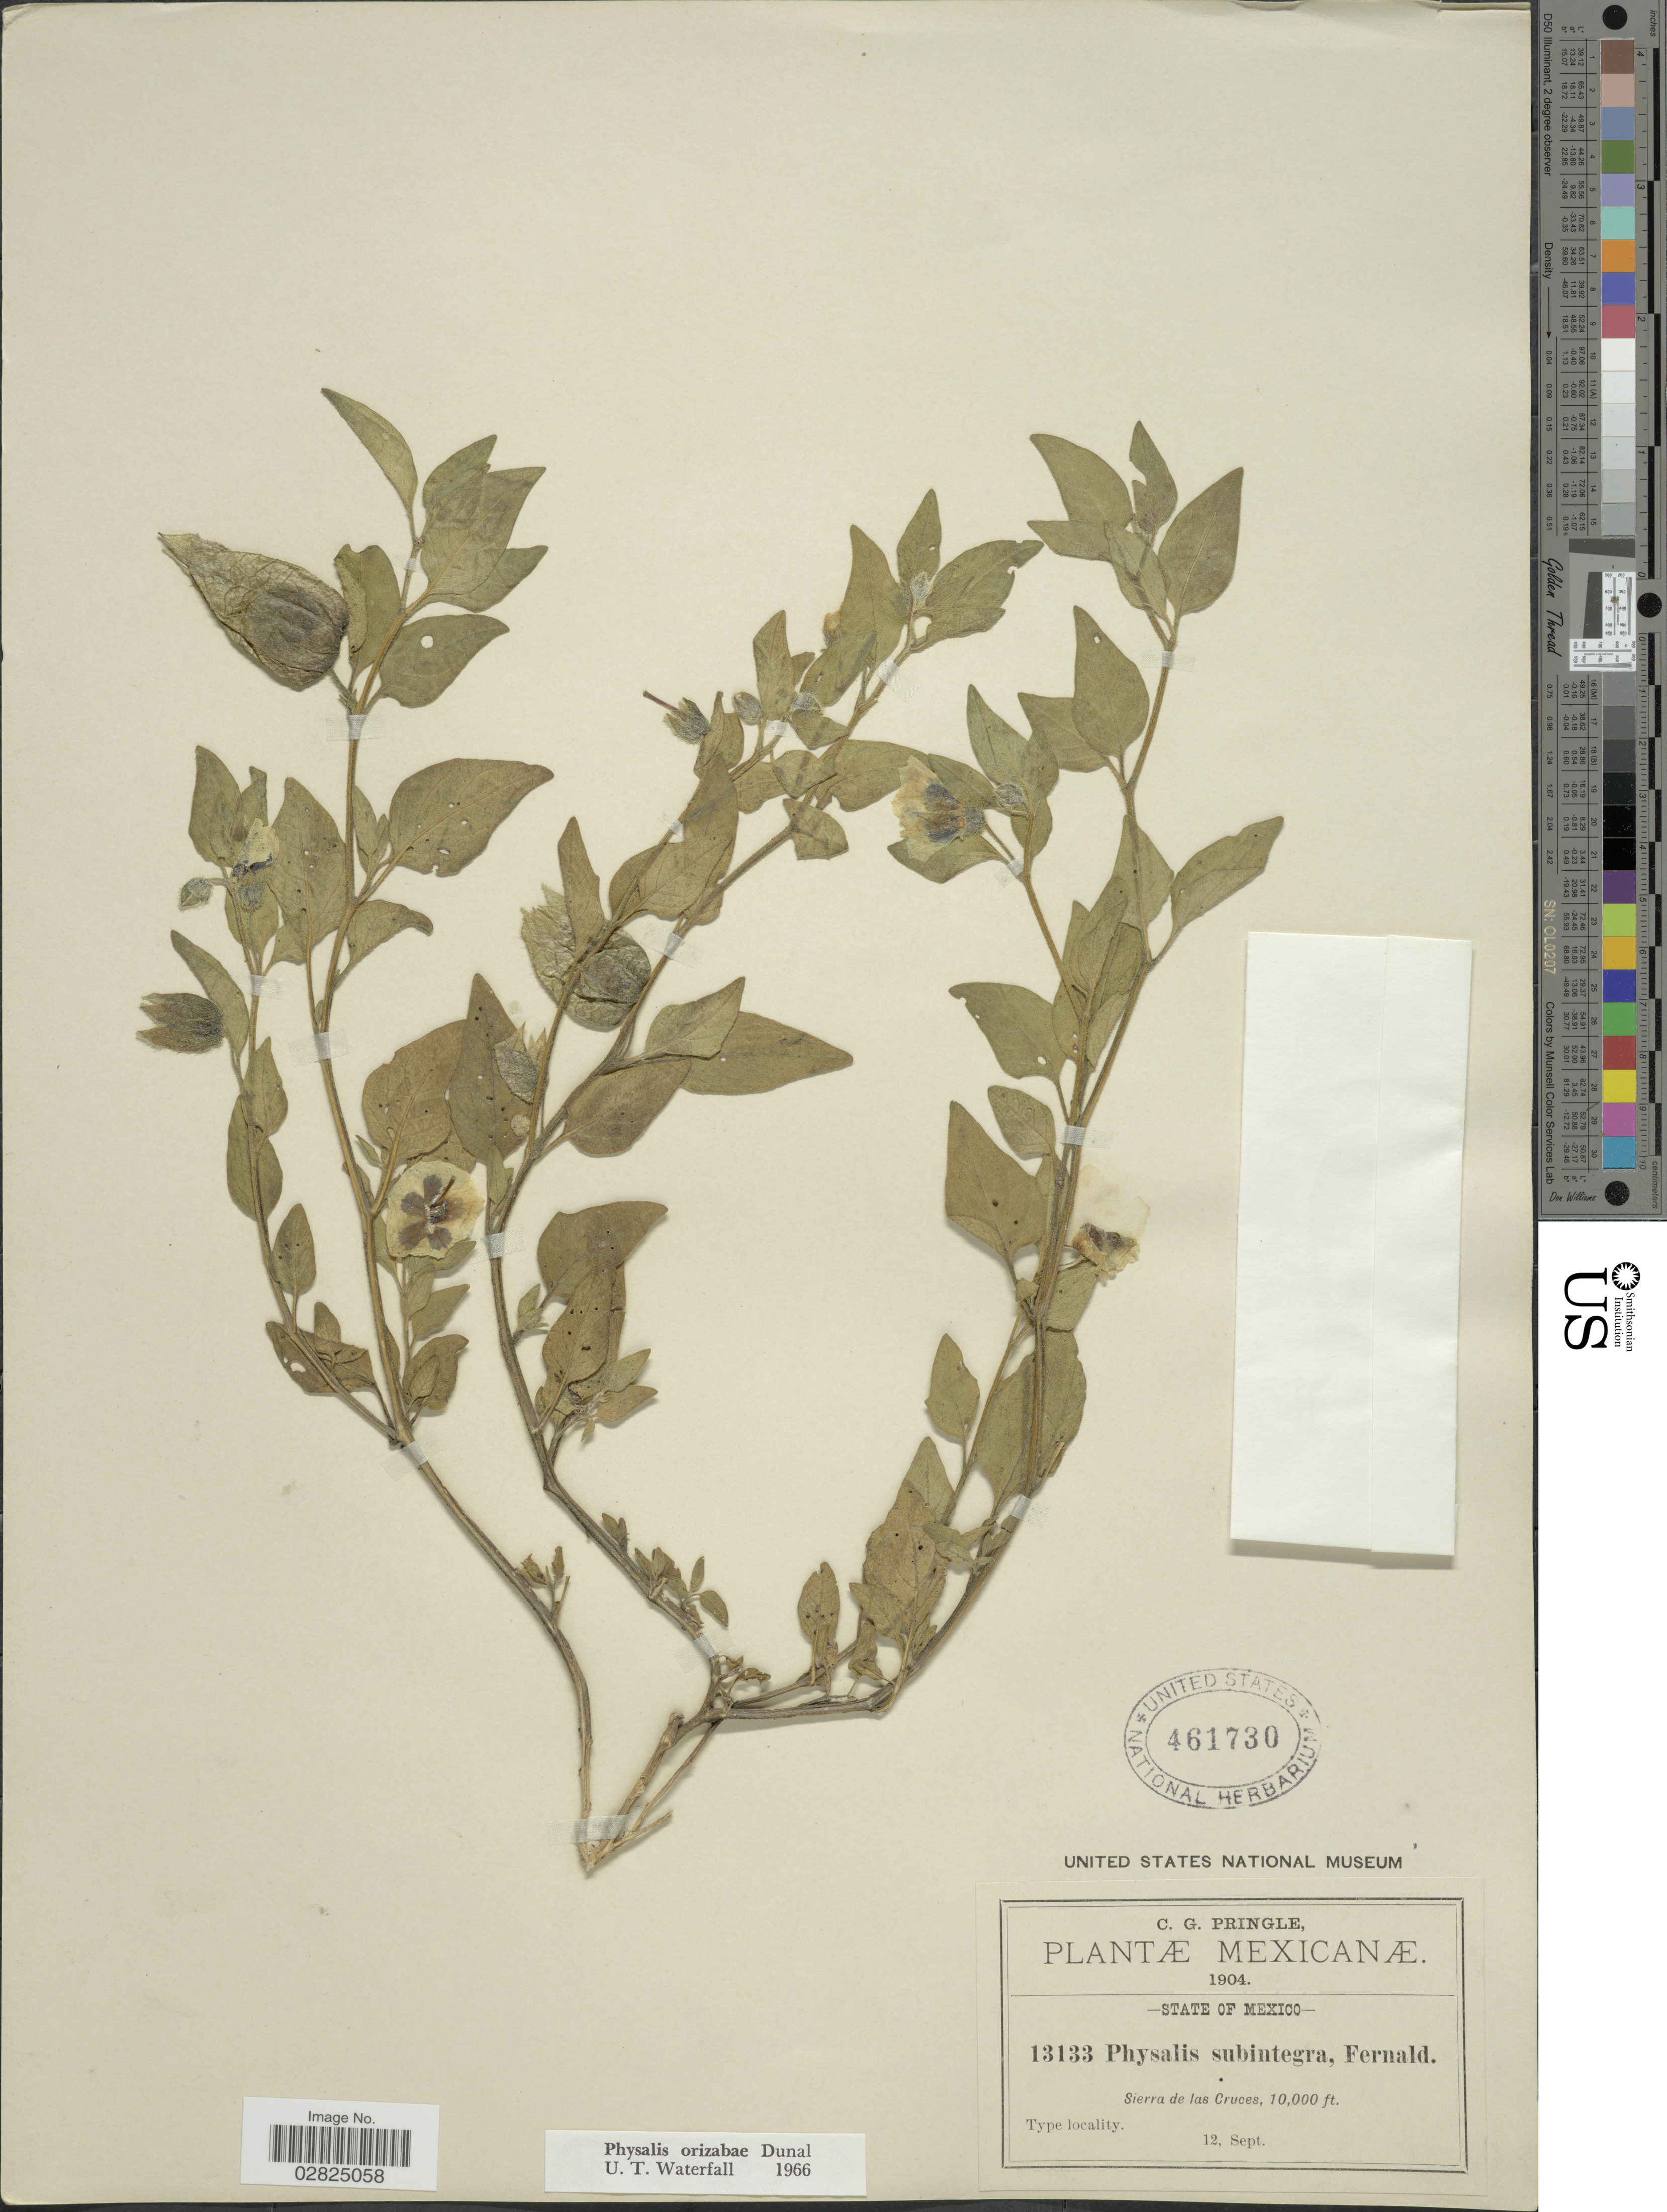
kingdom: Plantae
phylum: Tracheophyta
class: Magnoliopsida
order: Solanales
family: Solanaceae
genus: Physalis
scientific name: Physalis orizabae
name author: Dunal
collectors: C. G. Pringle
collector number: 13133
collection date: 1904-01-12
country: Mexico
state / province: México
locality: Sierra de las Cruces.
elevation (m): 3048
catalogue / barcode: US 461730